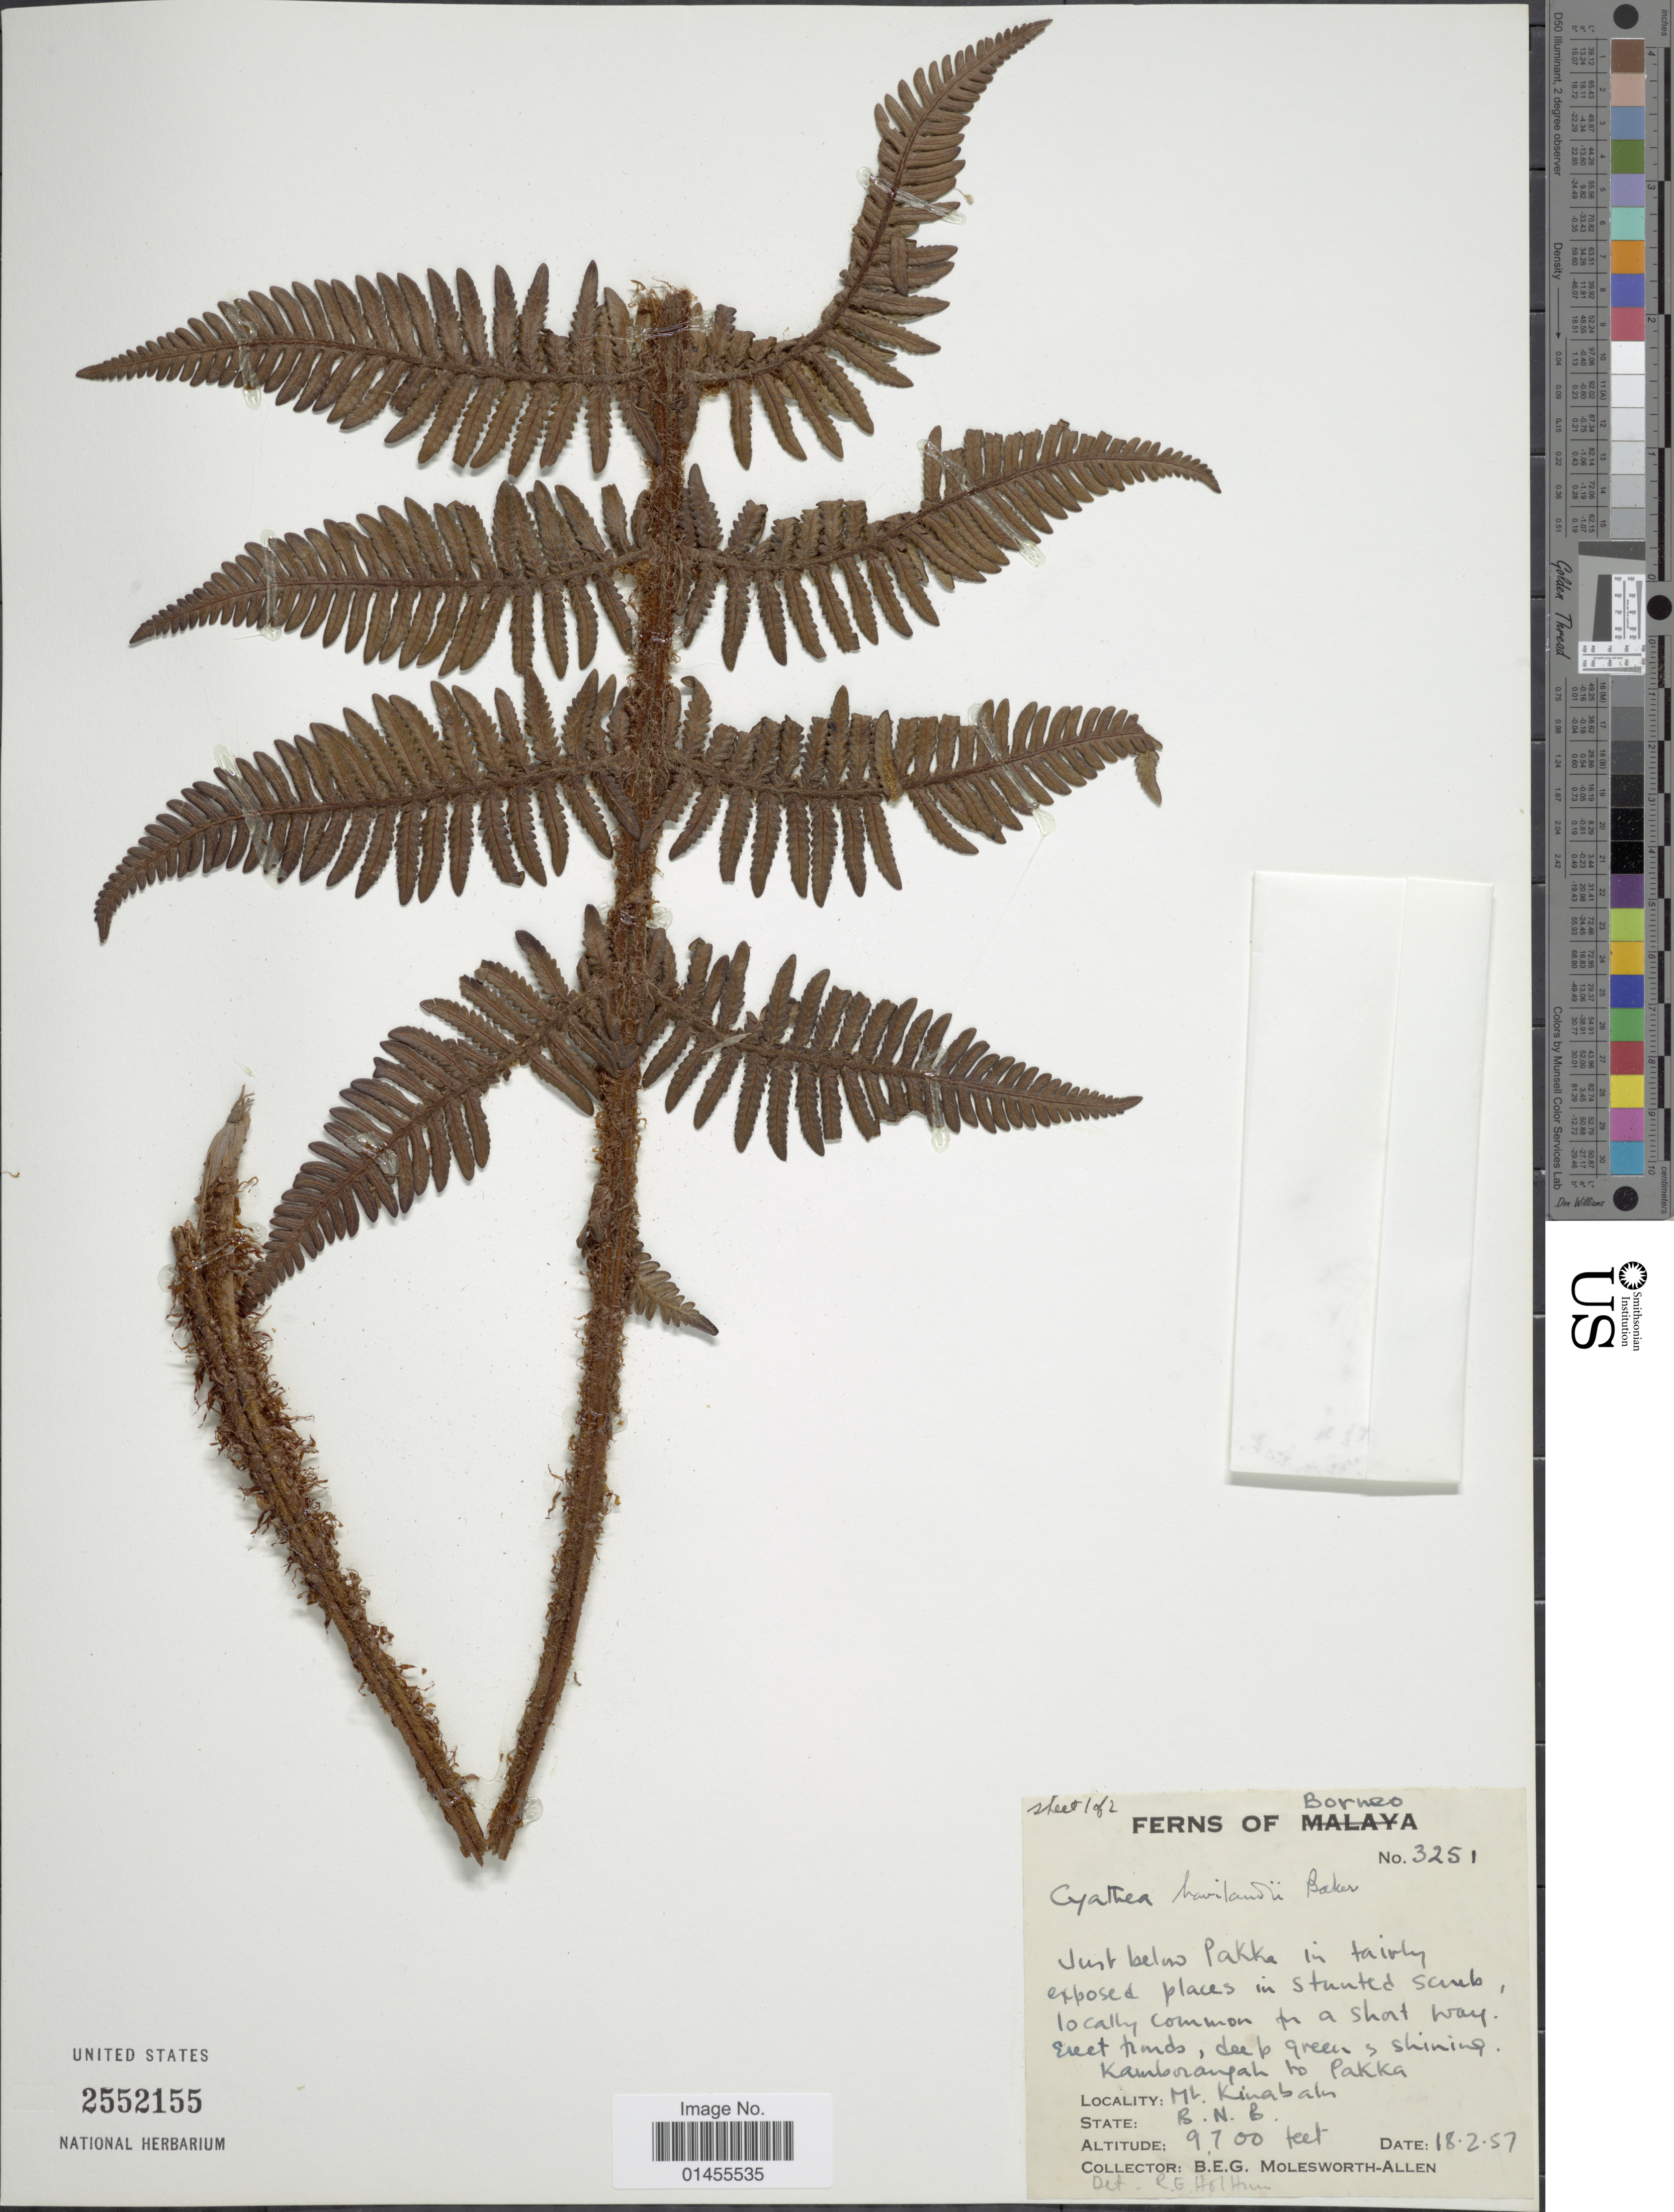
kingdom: Plantae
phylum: Tracheophyta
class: Polypodiopsida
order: Cyatheales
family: Cyatheaceae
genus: Alsophila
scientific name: Alsophila havilandii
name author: (Baker) R.M. Tryon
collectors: B. E. G. Molesworth-Allen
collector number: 3251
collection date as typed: Transcribed d/m/y: 18/2/57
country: Malaysia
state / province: Sabah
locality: Borneo. Mt. Kinabalu, B. N. B.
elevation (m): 2957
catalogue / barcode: US 2552155